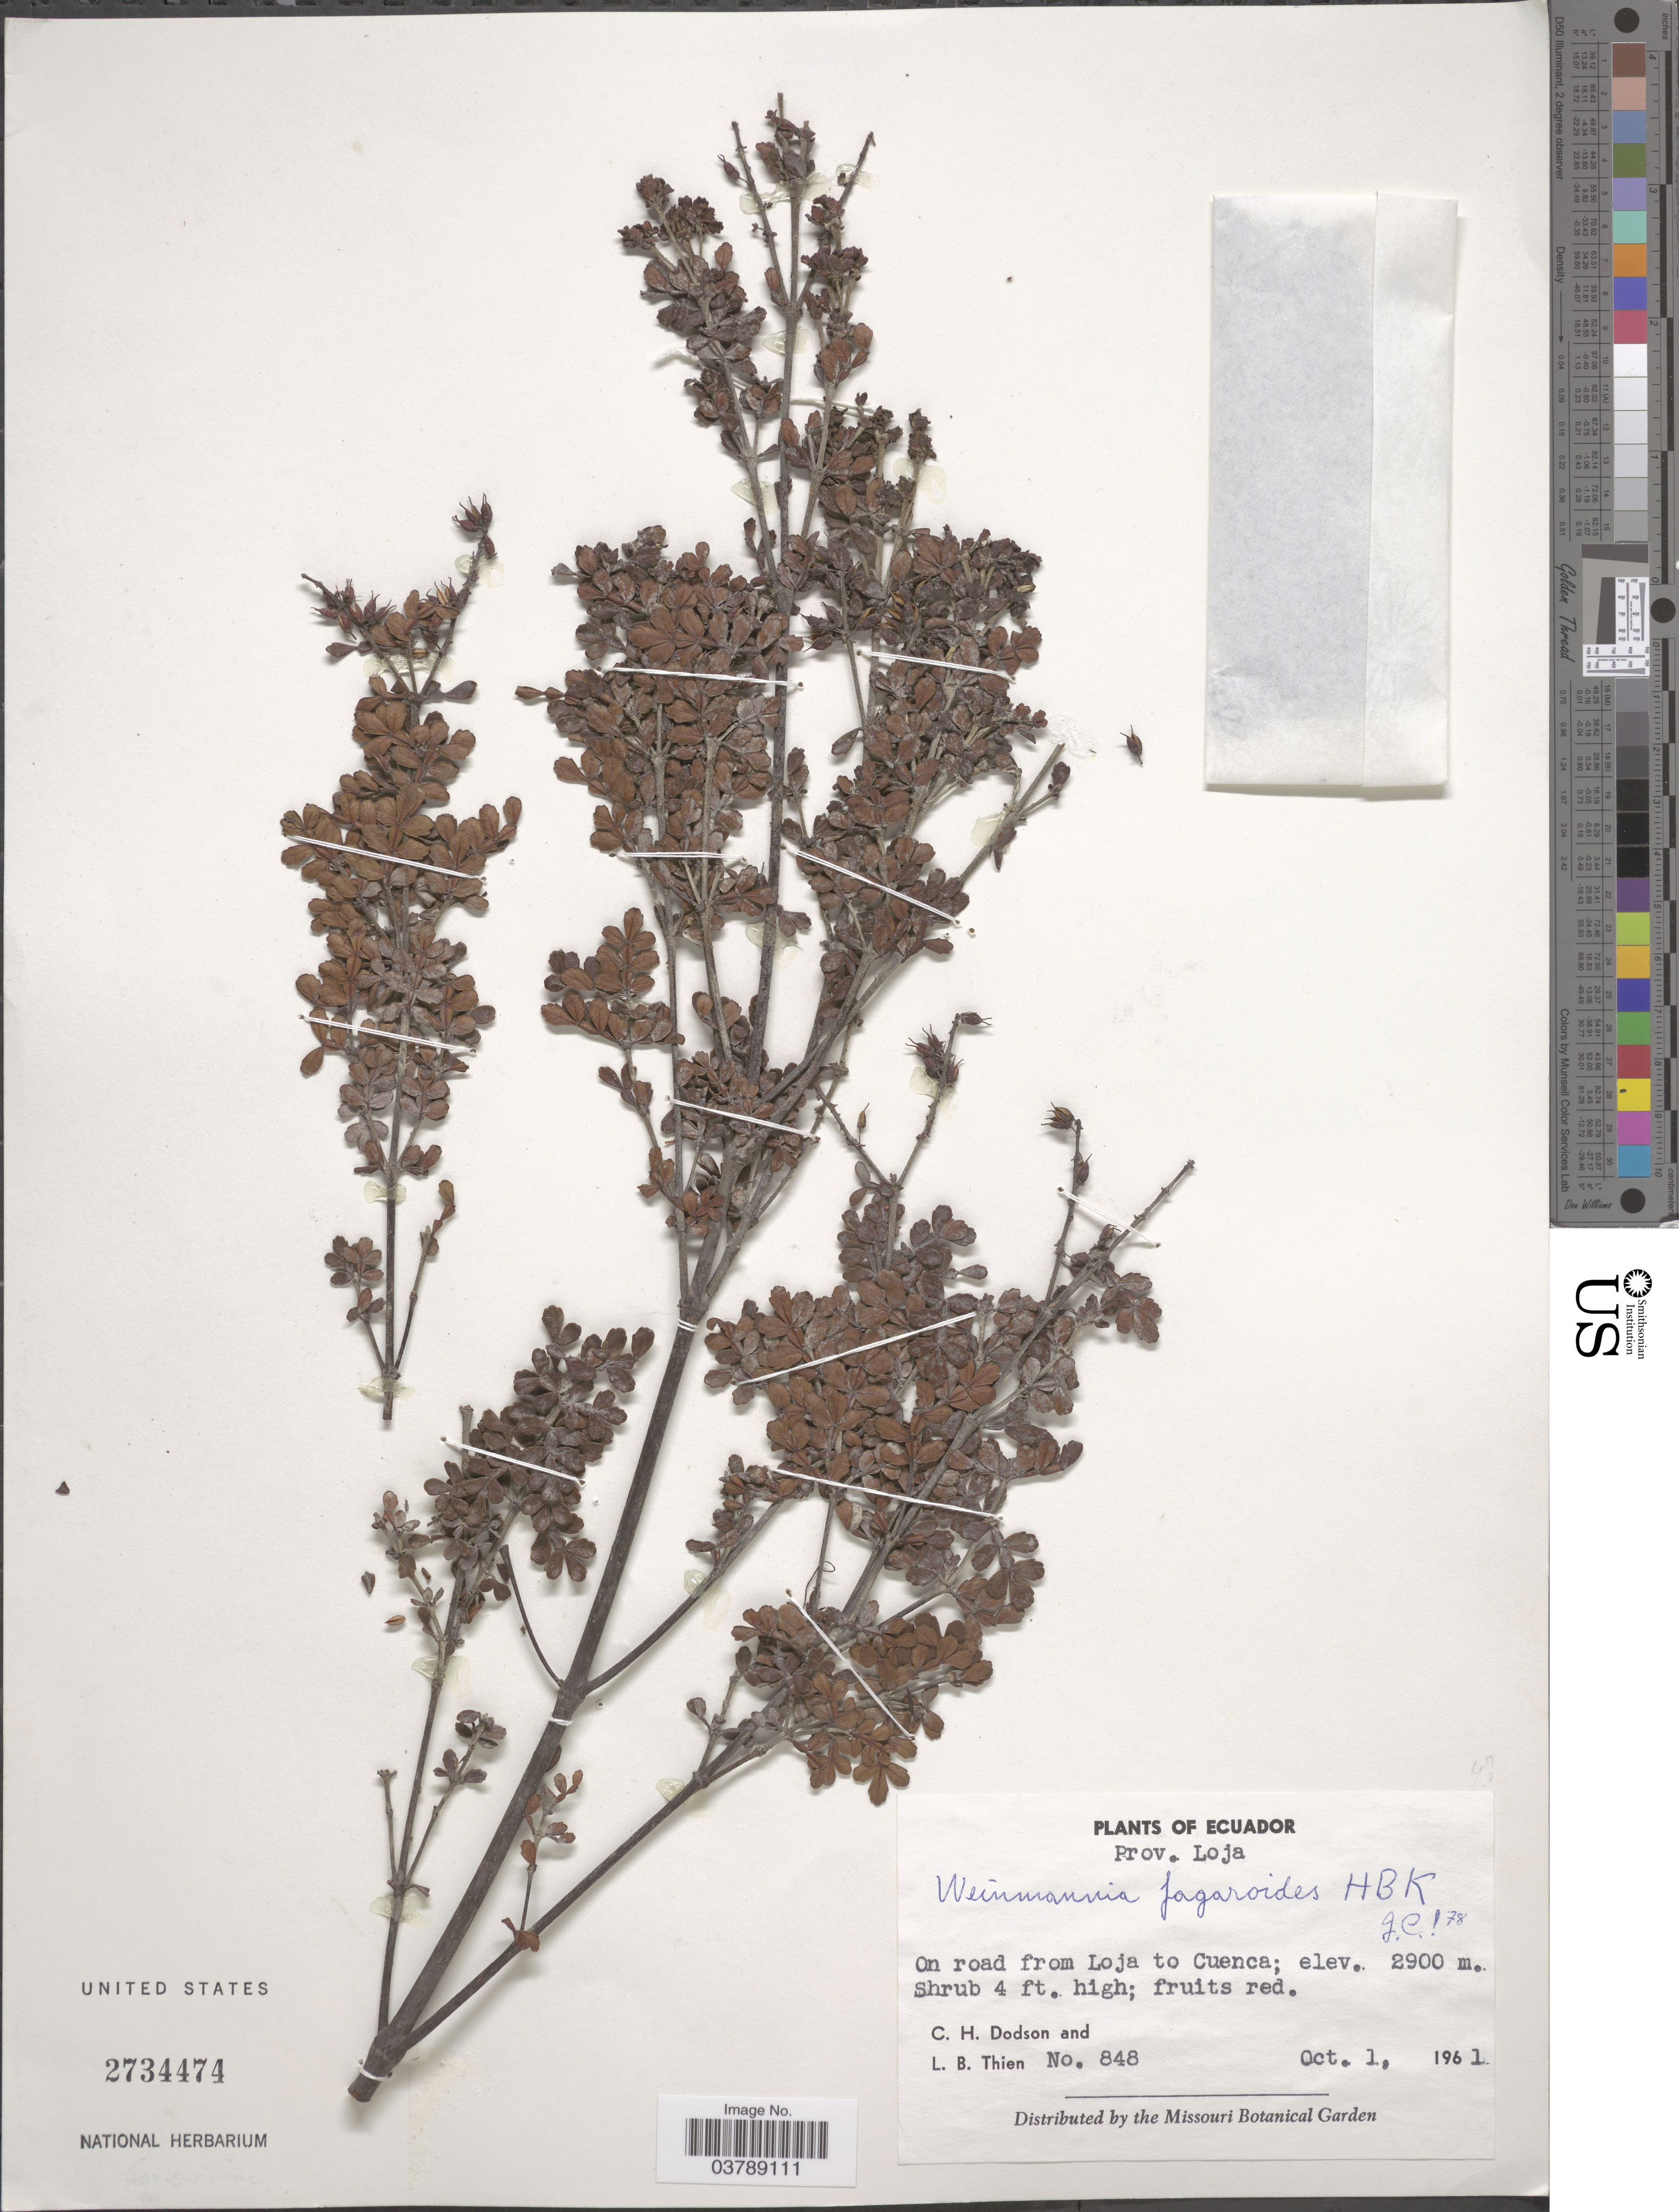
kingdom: Plantae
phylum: Tracheophyta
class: Magnoliopsida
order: Oxalidales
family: Cunoniaceae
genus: Weinmannia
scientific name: Weinmannia fagaroides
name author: Kunth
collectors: C. H. Dodson & L. Thien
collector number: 848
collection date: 1961-10-01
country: Ecuador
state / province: Loja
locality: On road from Loja to Cuenca.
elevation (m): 2900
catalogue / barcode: US 2734474